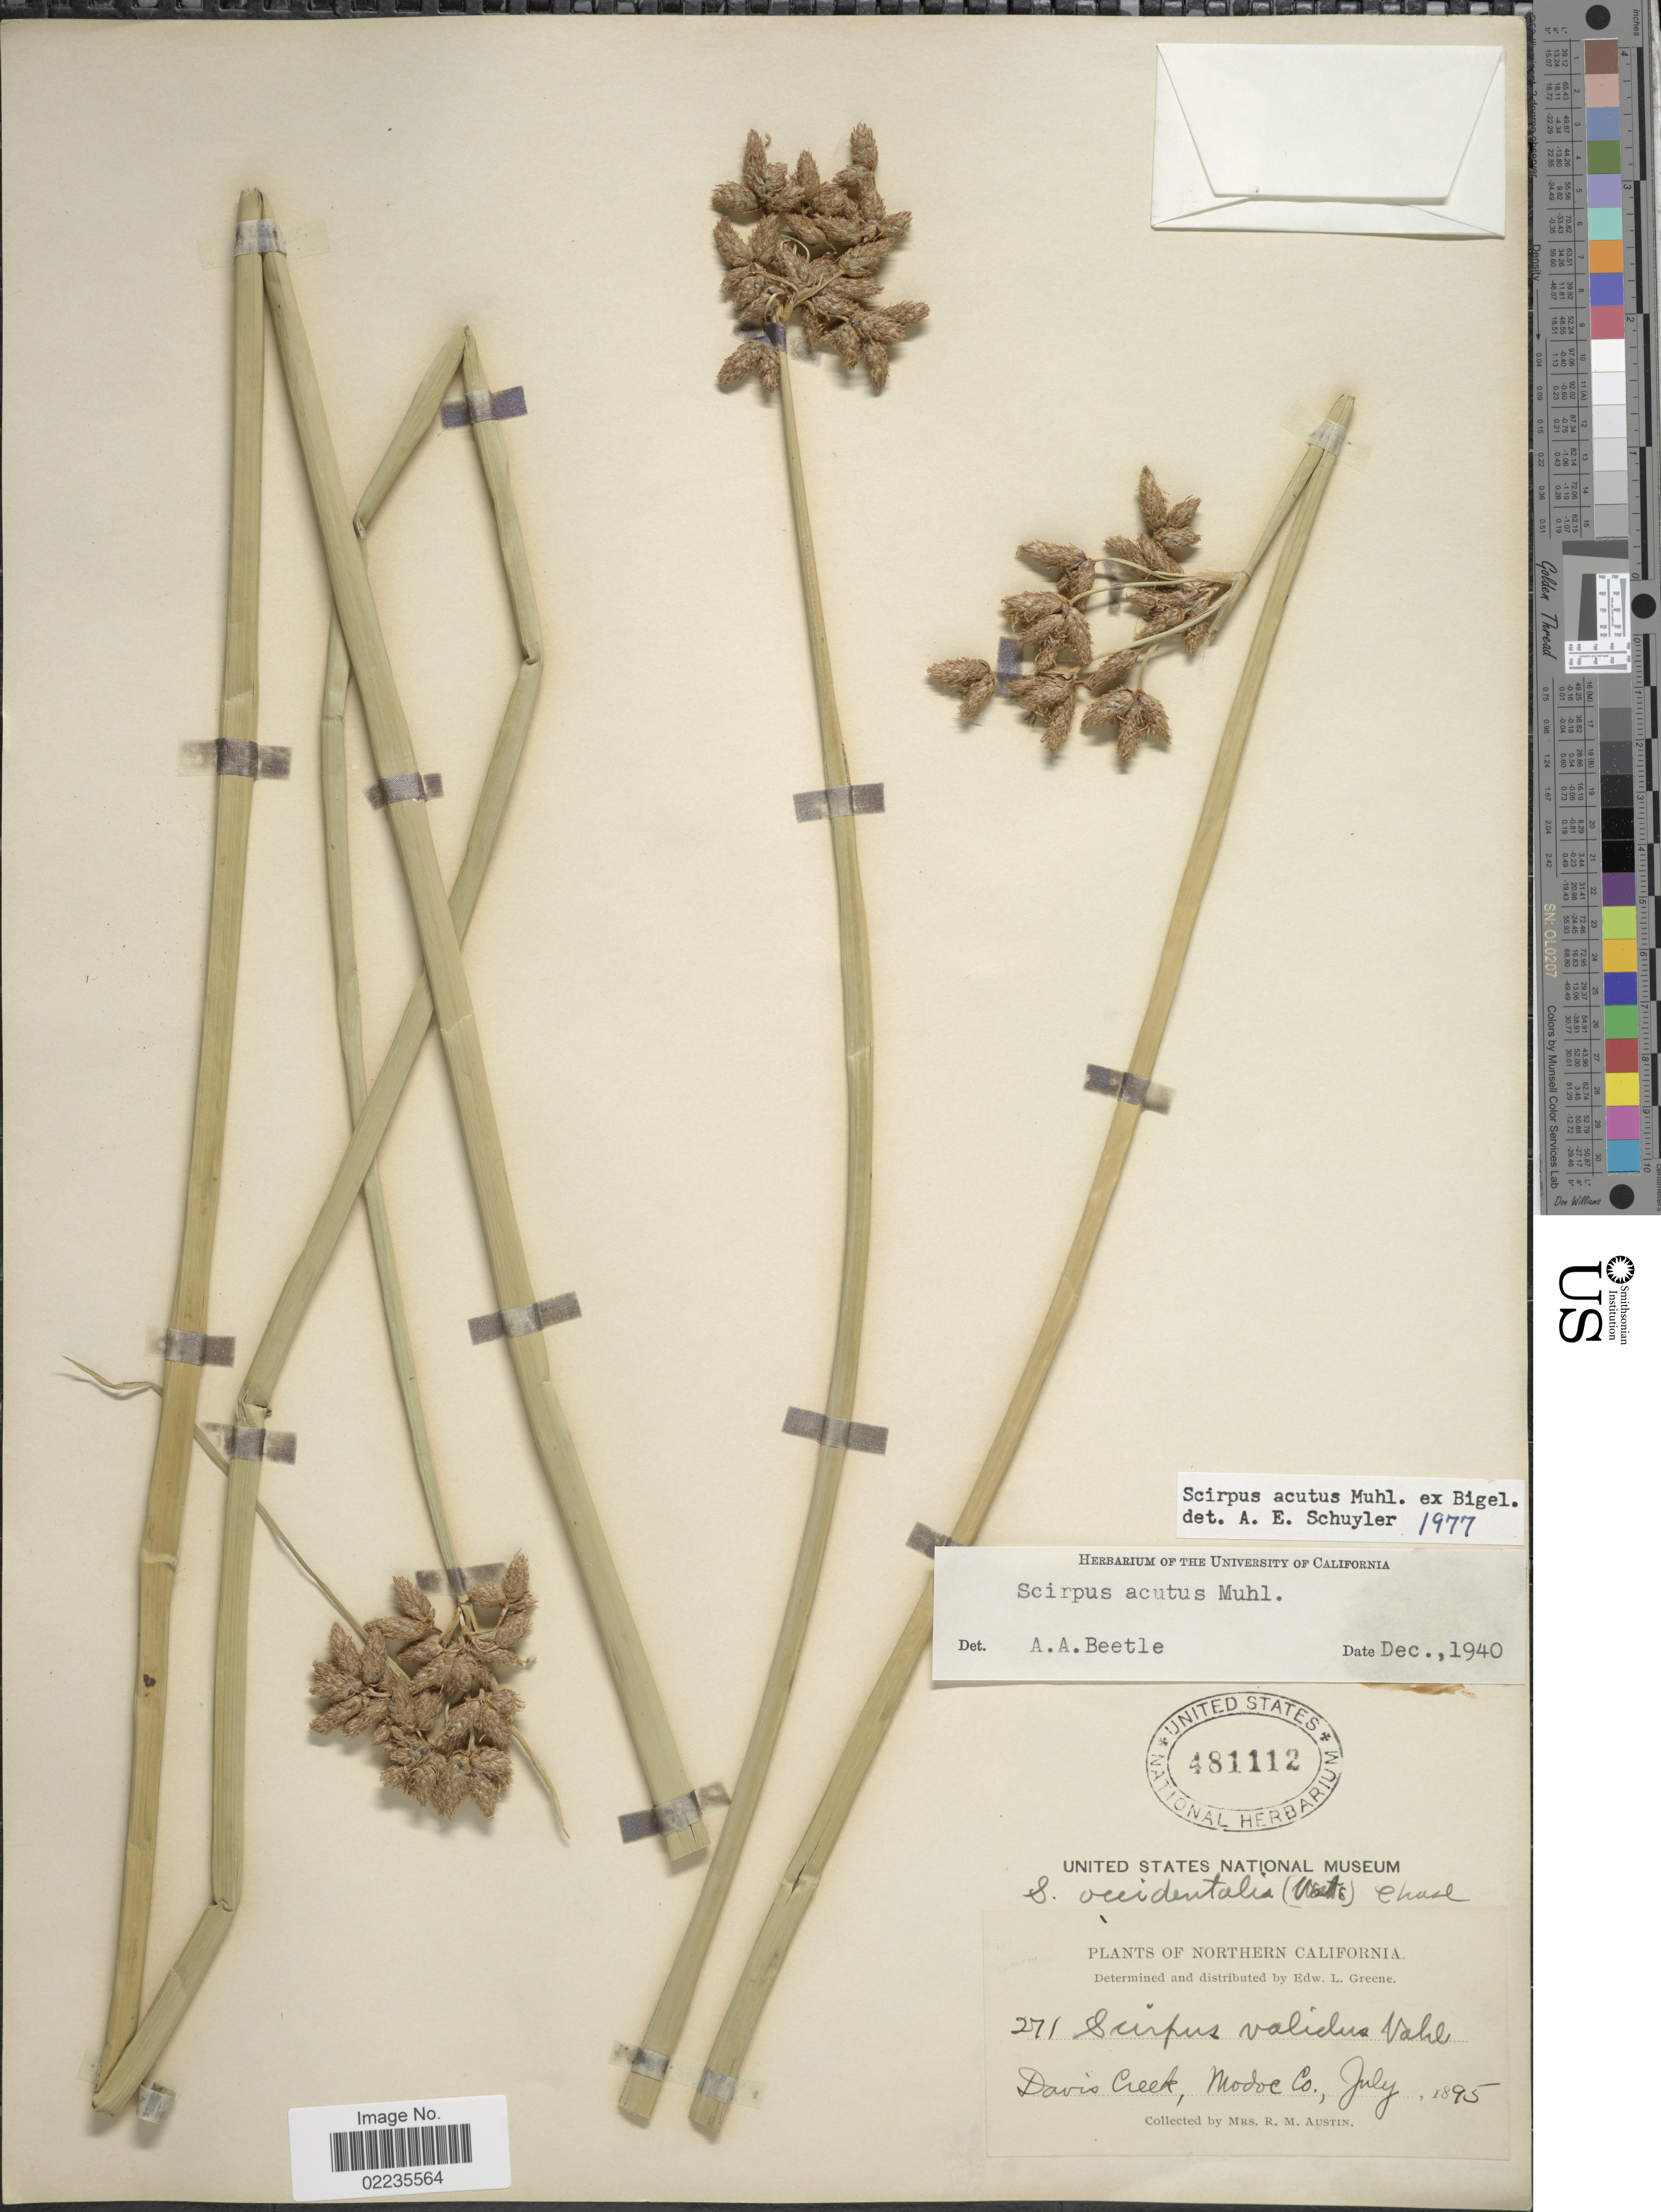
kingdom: Plantae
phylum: Tracheophyta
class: Liliopsida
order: Poales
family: Cyperaceae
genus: Schoenoplectus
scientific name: Schoenoplectus acutus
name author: (Muhl. ex Bigelow) Á. Löve & D. Löve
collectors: R. Austin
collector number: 271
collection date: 1895-07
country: United States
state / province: California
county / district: Modoc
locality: Northern California, Davis Creek, Modoc Co.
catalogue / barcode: US 481112